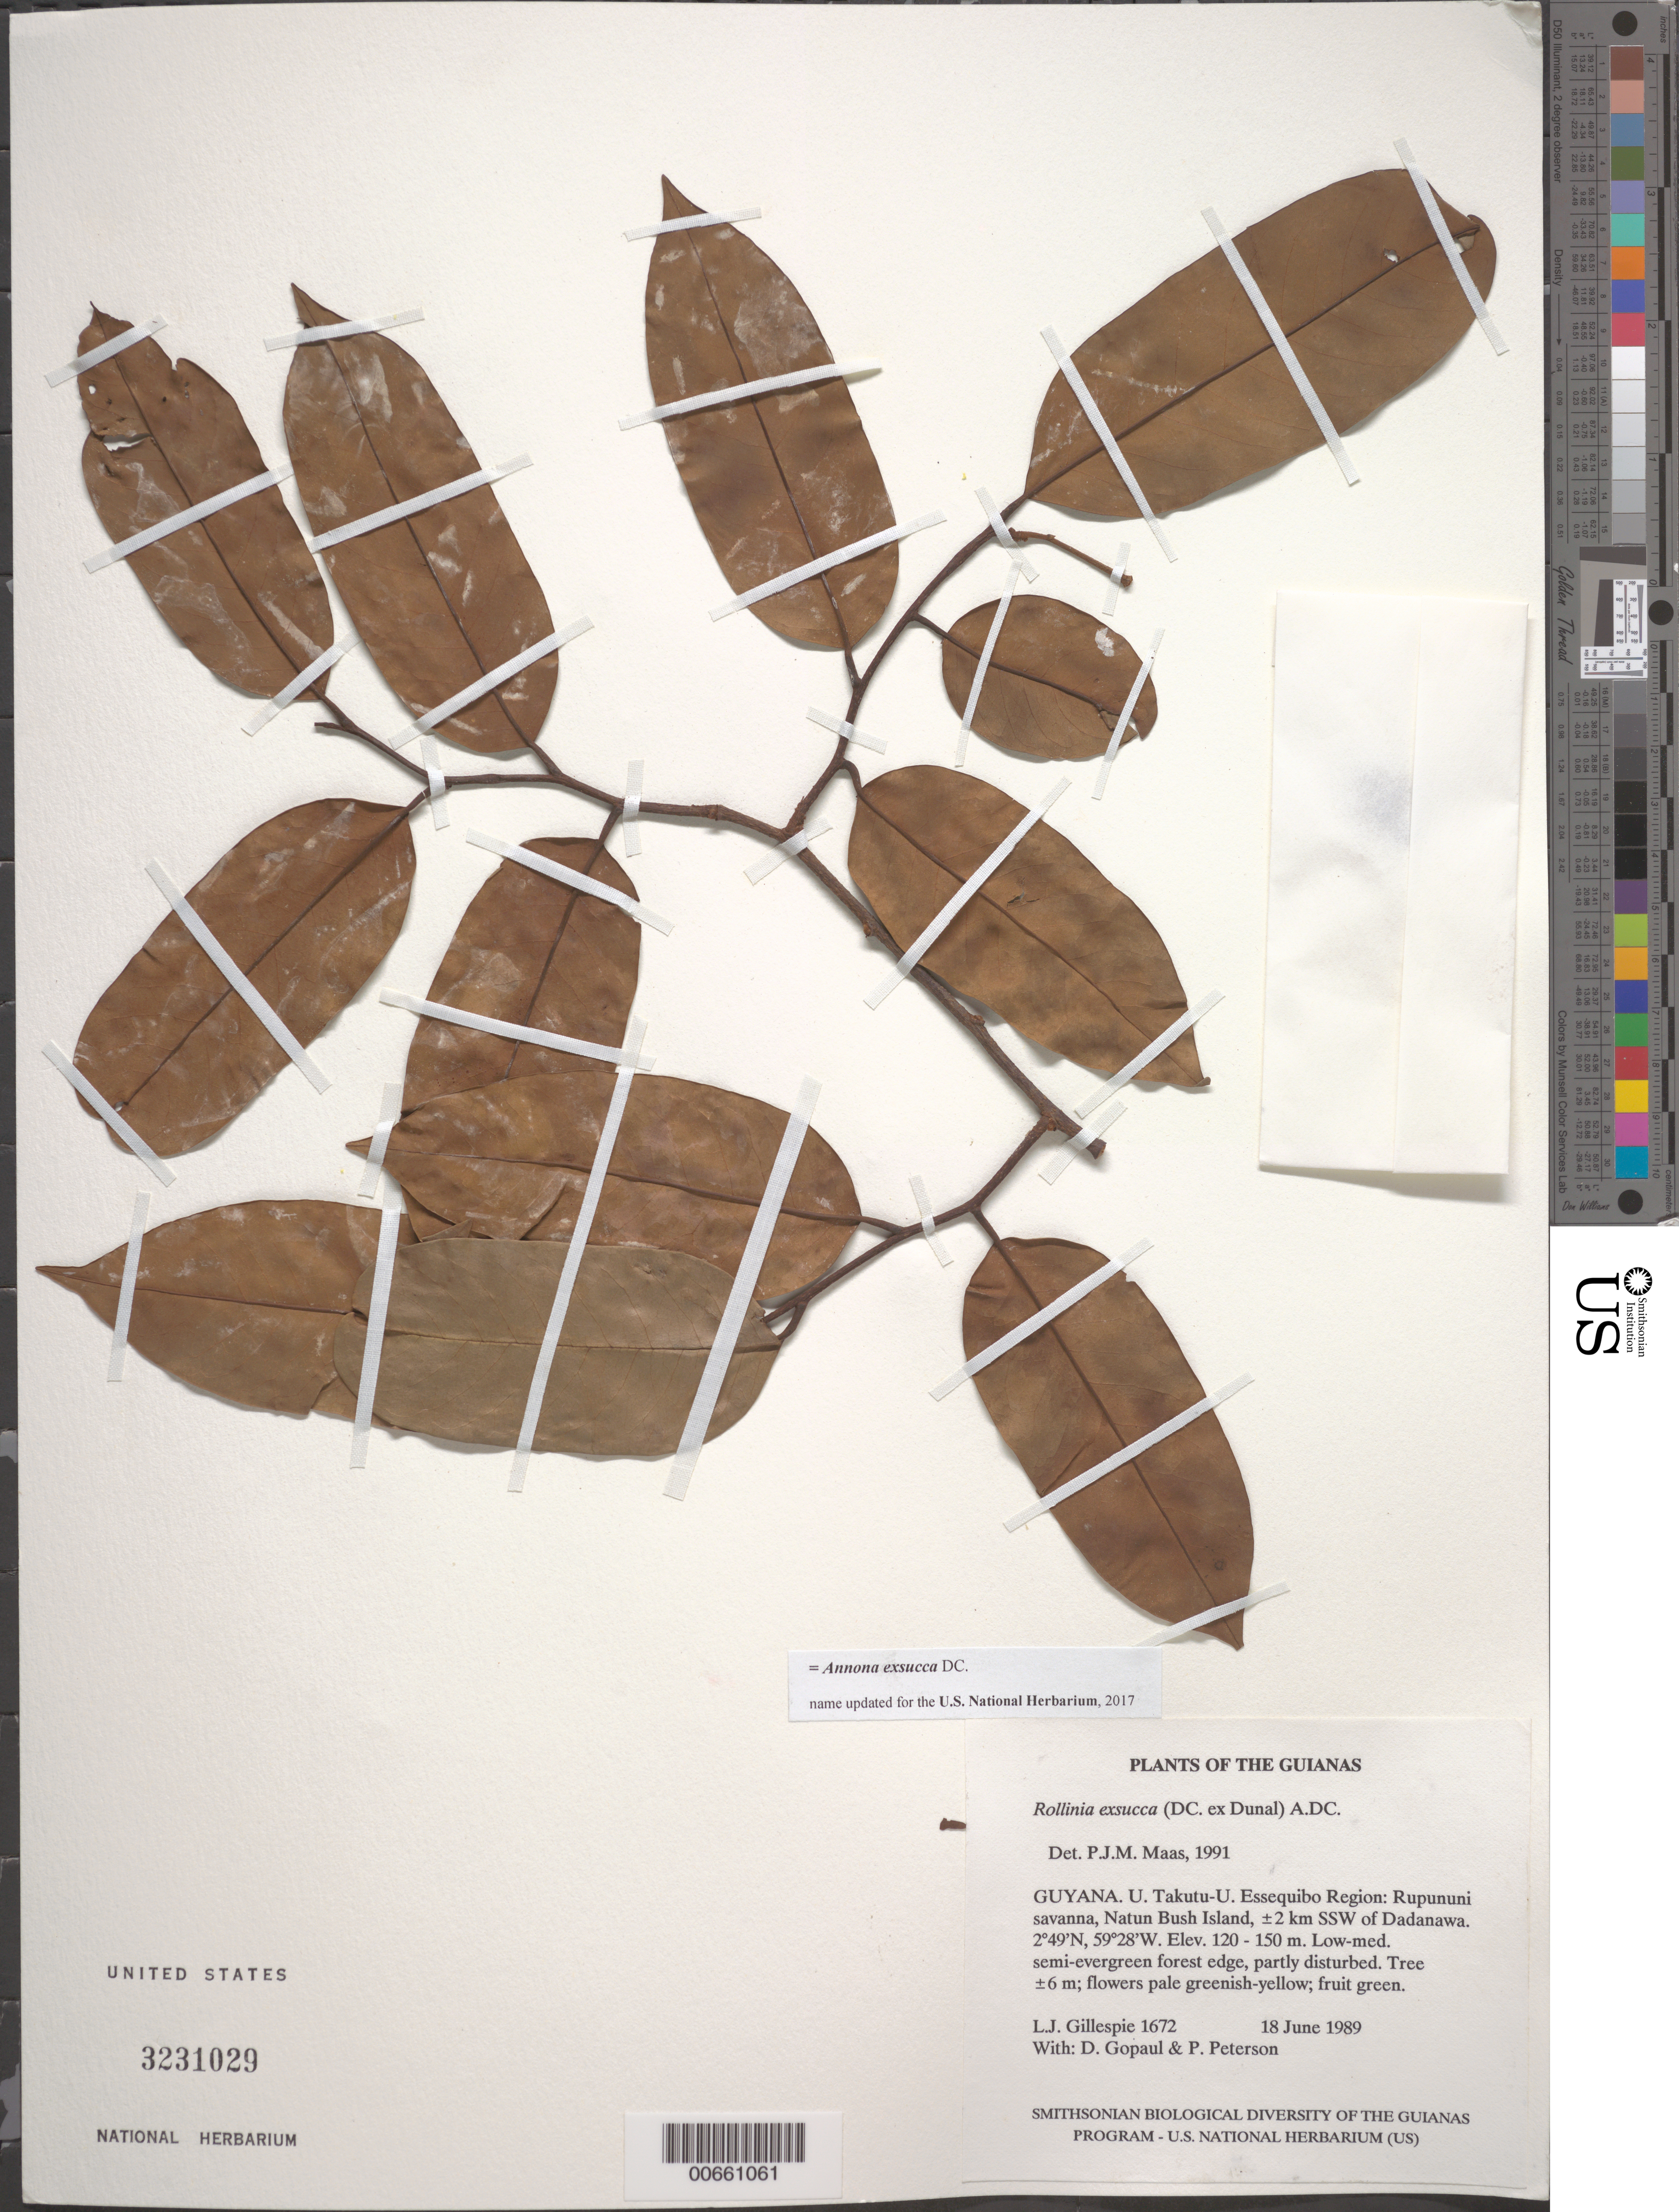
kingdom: Plantae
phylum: Tracheophyta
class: Magnoliopsida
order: Magnoliales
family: Annonaceae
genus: Annona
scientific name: Annona exsucca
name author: DC. ex Dunal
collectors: L. J. Gillespie, D. Gopaul & P. M. Peterson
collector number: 1672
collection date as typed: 18 June 1989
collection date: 1989-06-18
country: Guyana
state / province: U. Takutu-U. Essequibo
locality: Rupununi savanna, Natun Bush Island, ±2 km SSW of Dadanawa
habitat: Low-med. semi-evergreen forest edge, partly disturbed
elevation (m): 120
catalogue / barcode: US 3231029